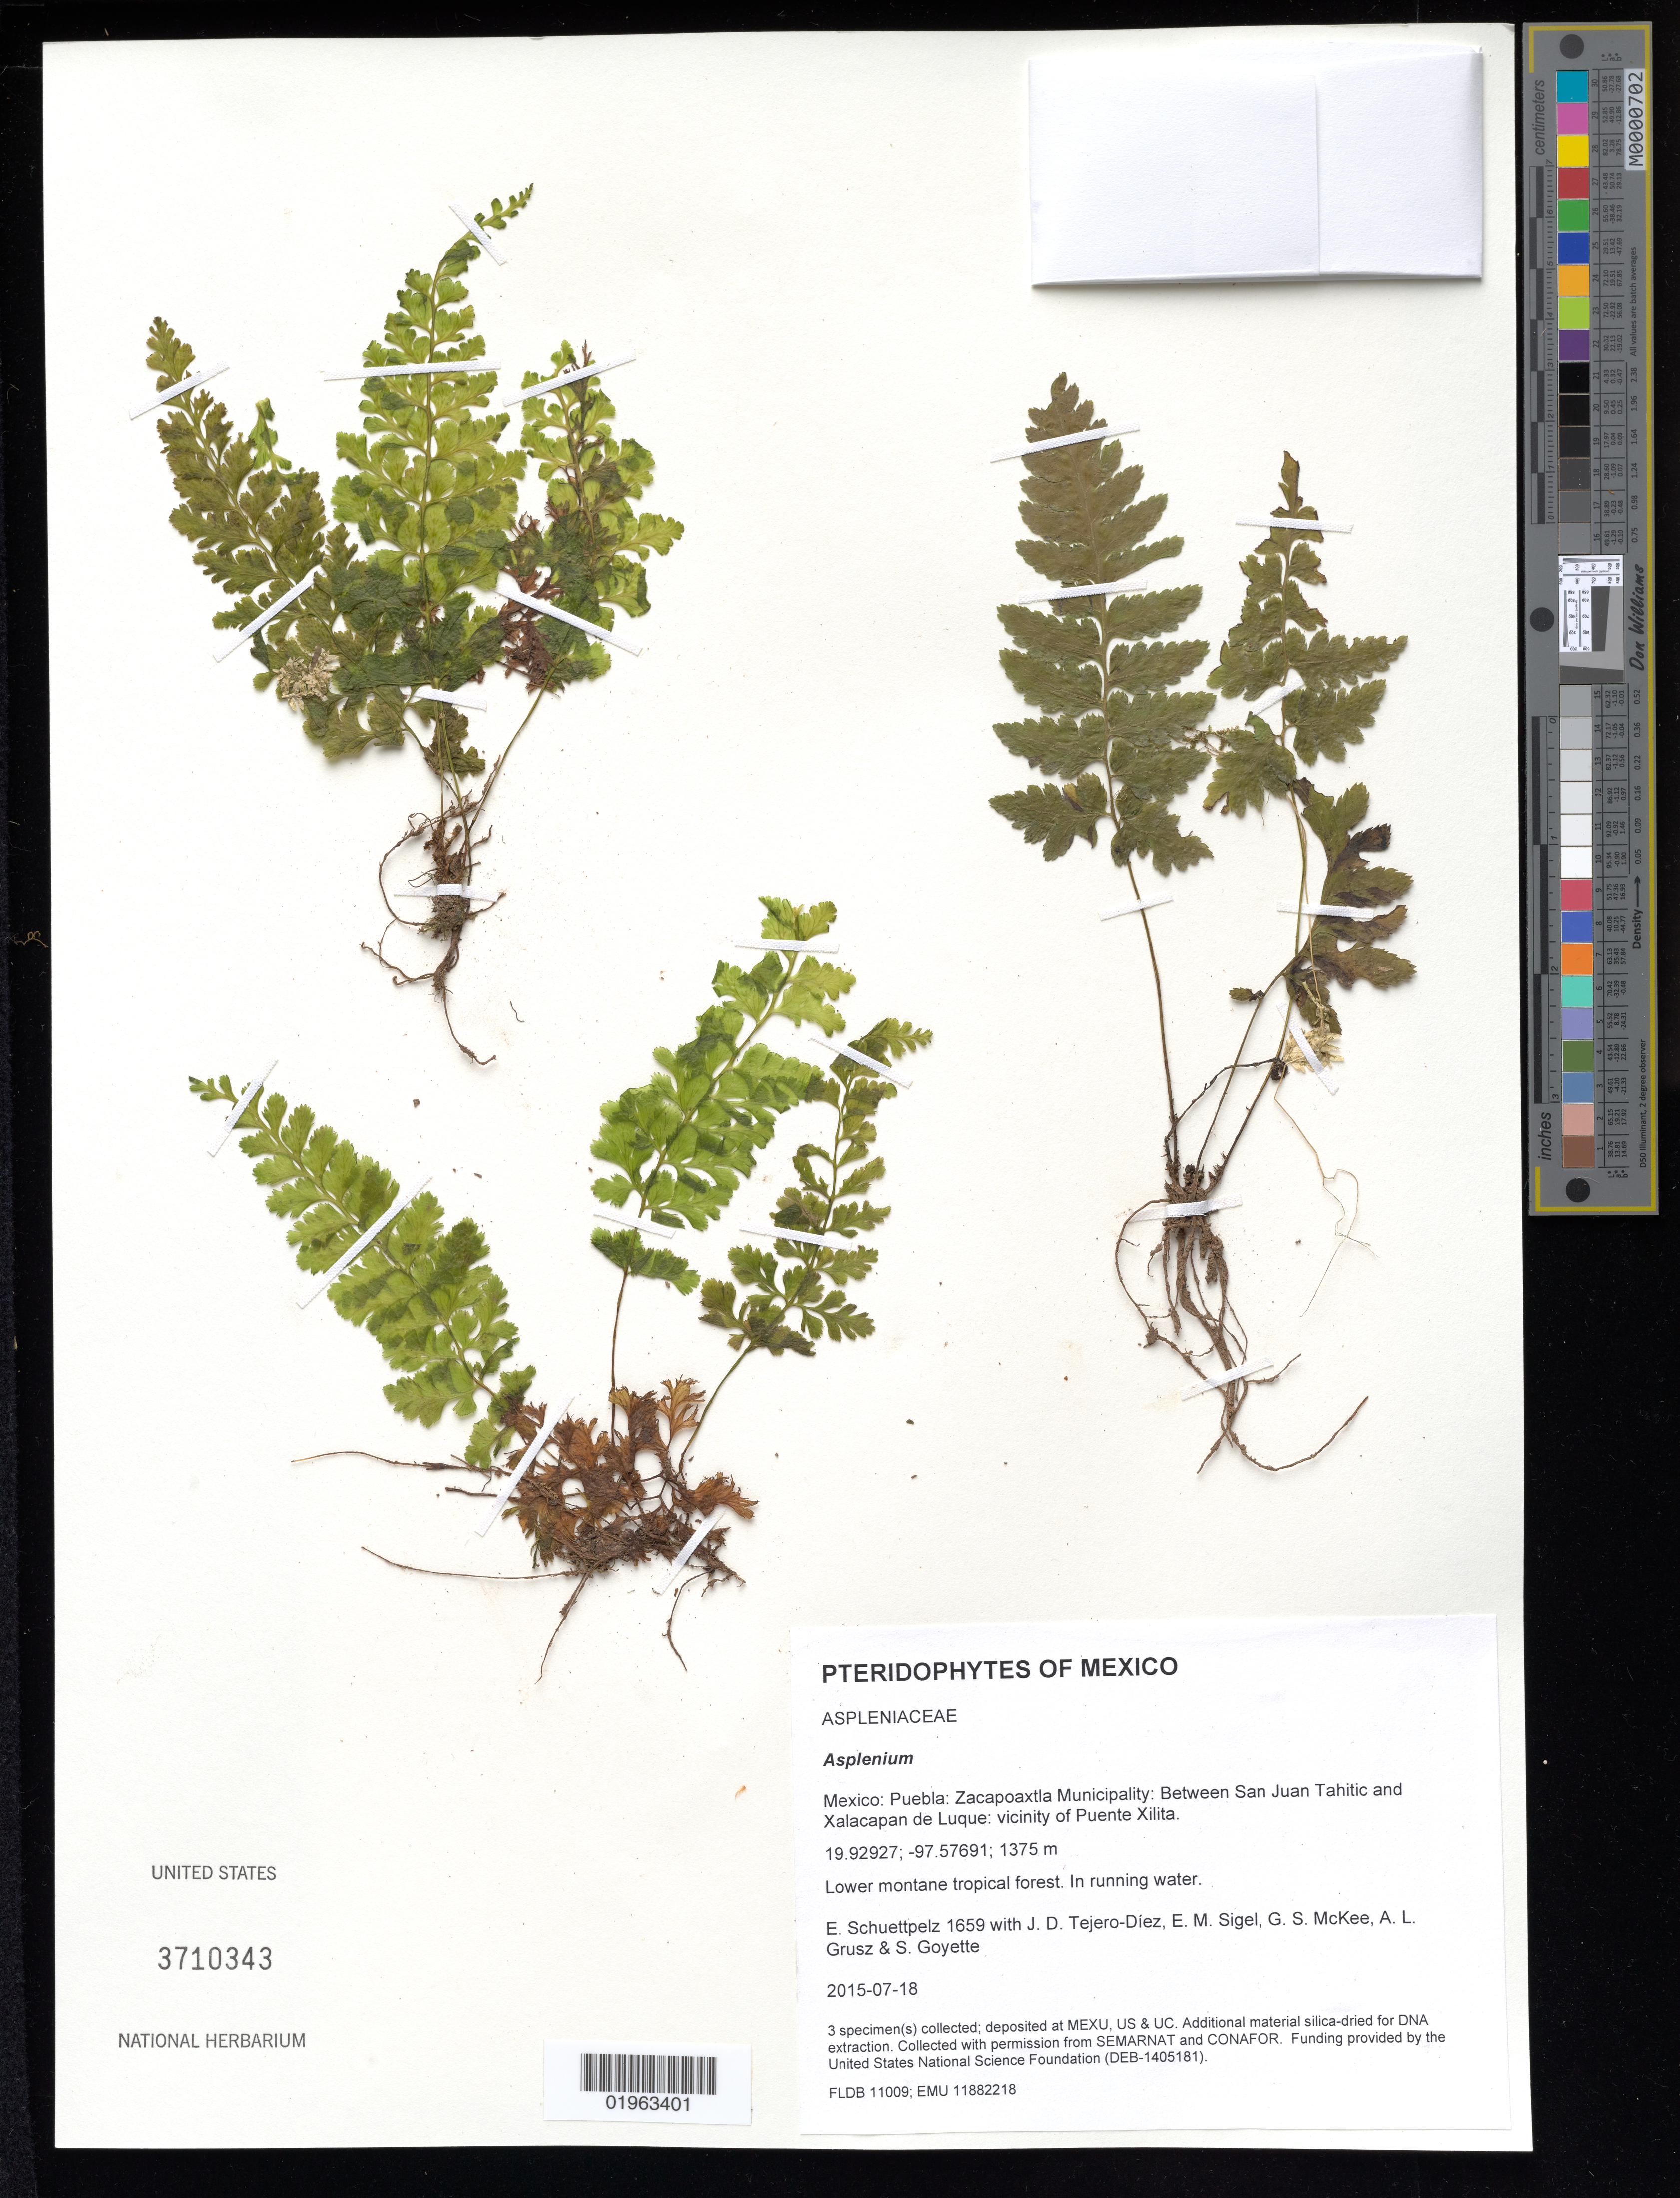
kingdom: Plantae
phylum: Tracheophyta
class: Polypodiopsida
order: Polypodiales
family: Aspleniaceae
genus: Asplenium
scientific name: Asplenium sp.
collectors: E. Schuettpelz, D. Tejero-Díez, E. M. Sigel, G. S. McKee & A. Grusz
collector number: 1659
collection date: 2015-07-18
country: Mexico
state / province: Puebla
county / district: Zacapoaxtla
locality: Between San Juan Tahitic and Xalacapan de Luque: vicinity of Puente Xilita.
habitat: Lower montane tropical forest.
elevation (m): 1375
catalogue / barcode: US 3710343